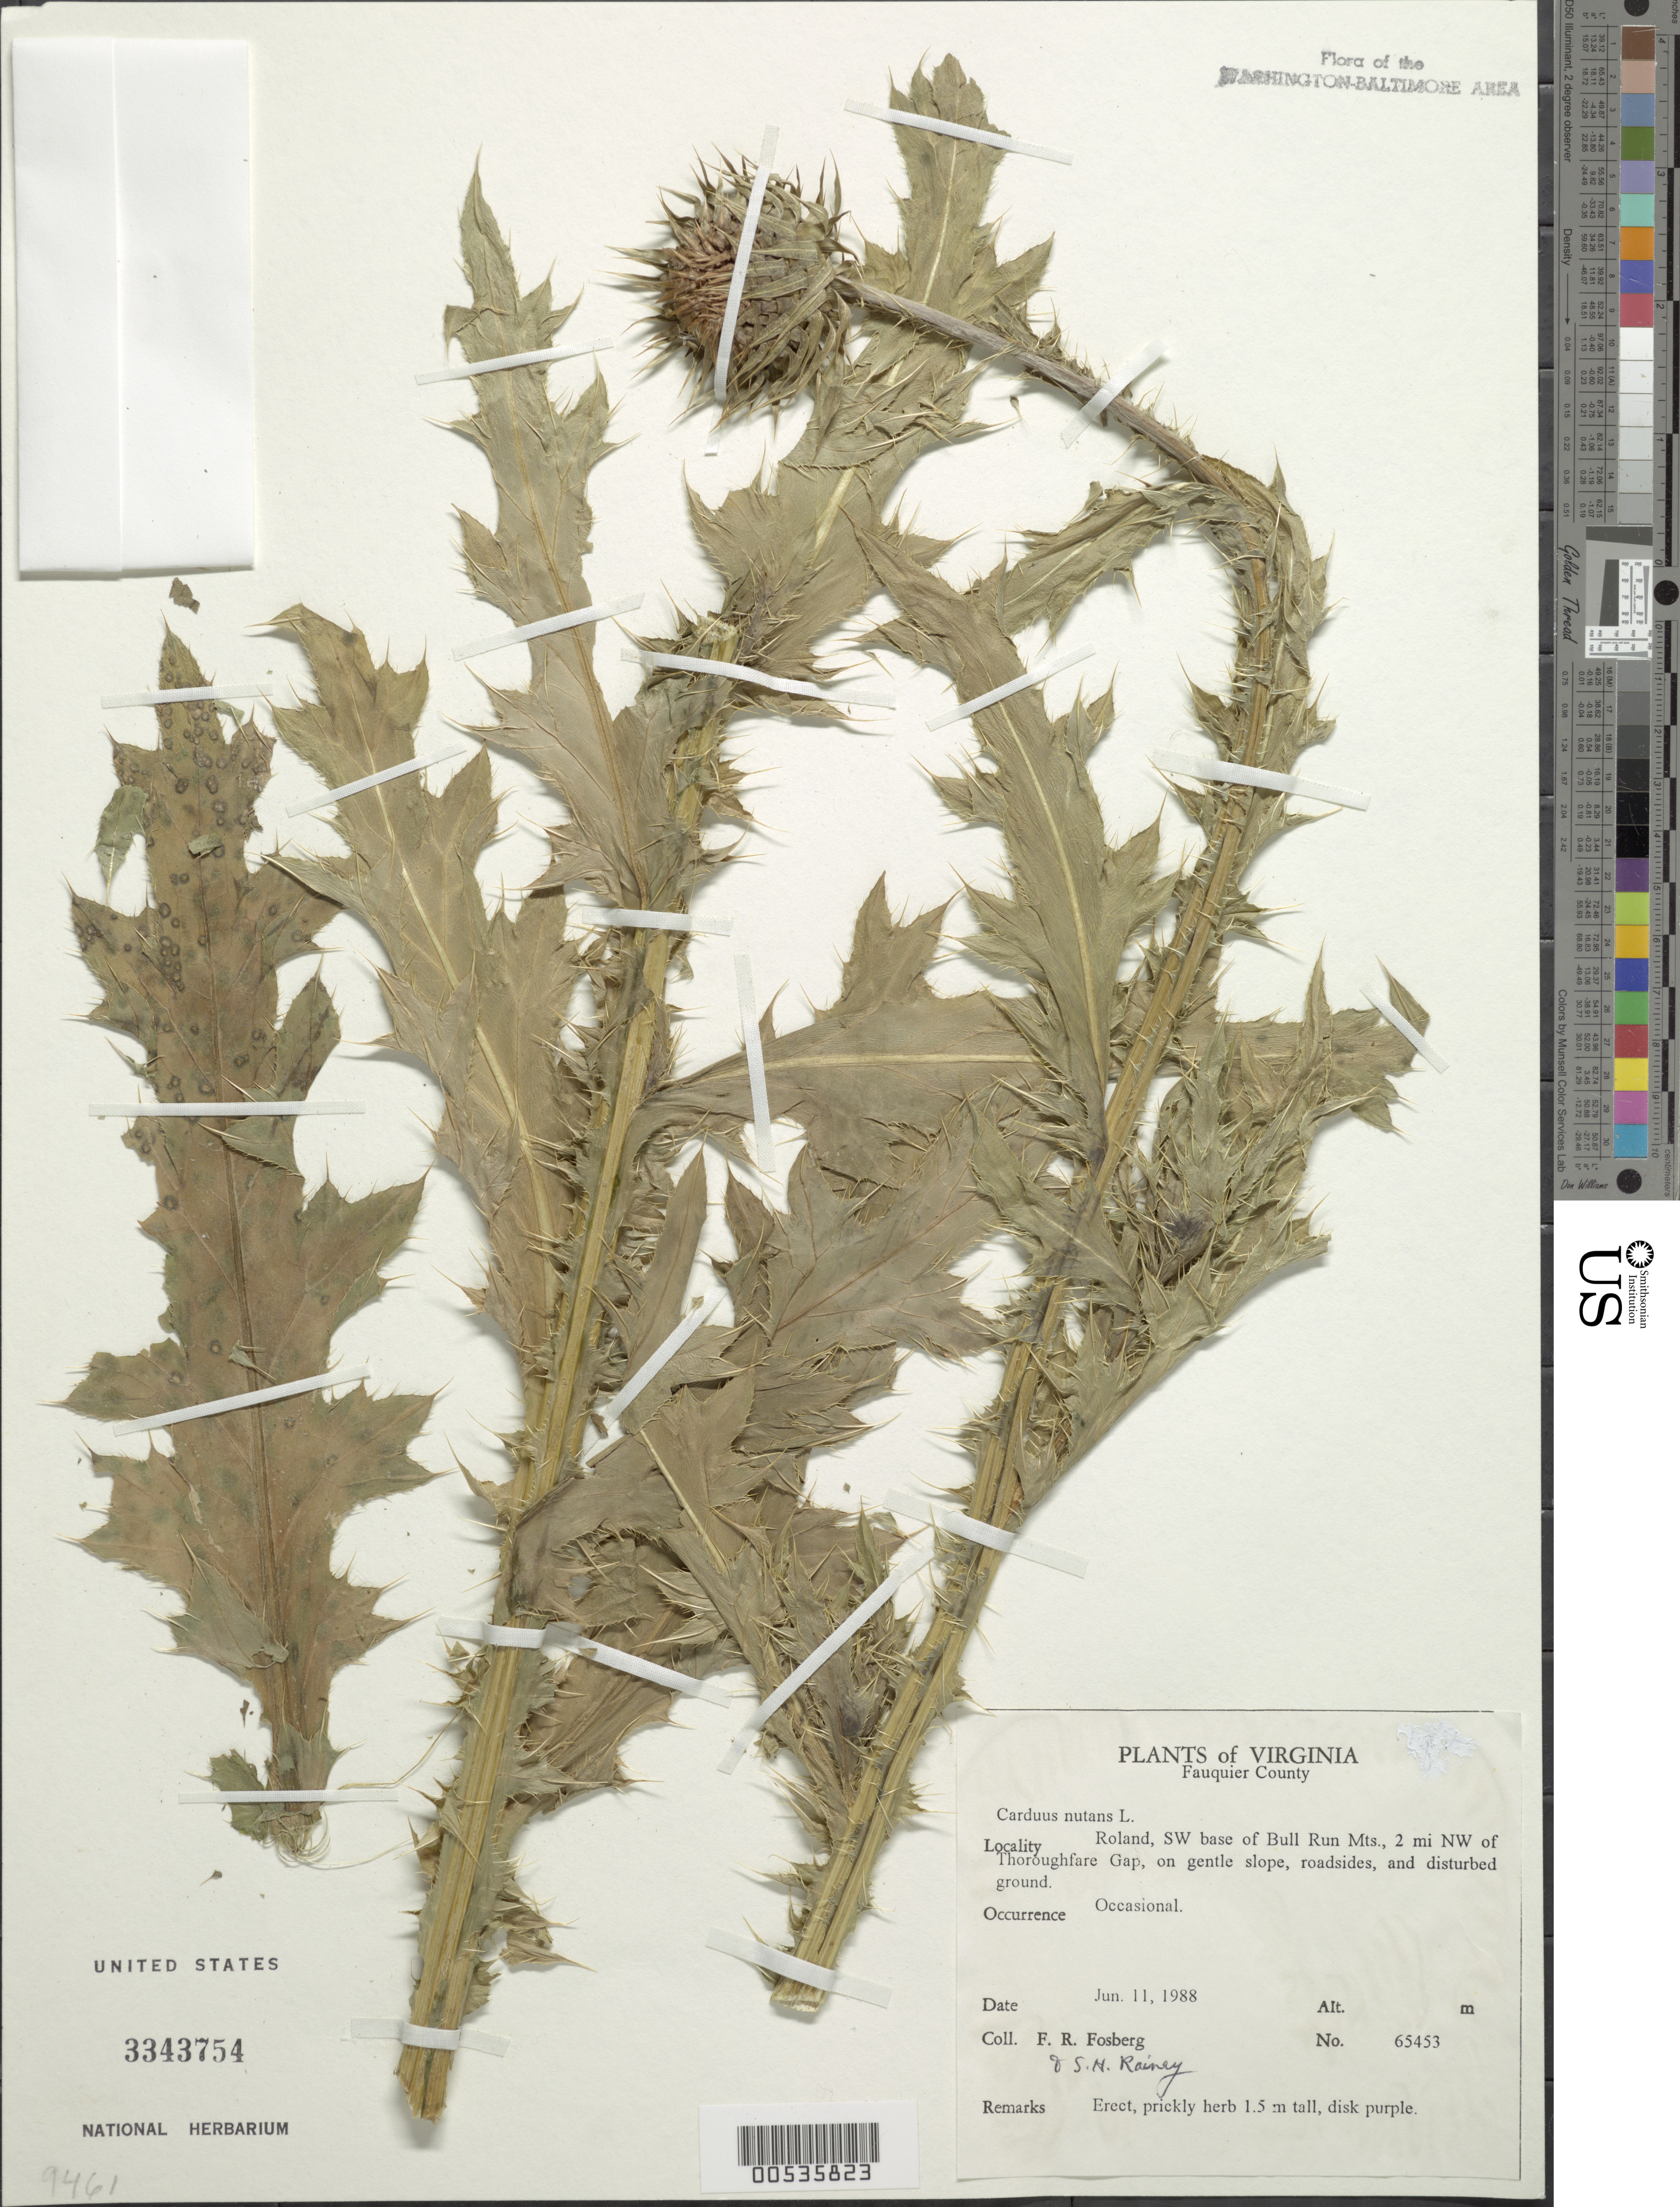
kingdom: Plantae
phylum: Tracheophyta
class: Magnoliopsida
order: Asterales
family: Asteraceae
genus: Carduus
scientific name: Carduus nutans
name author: L.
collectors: F. R. Fosberg & S. Rainey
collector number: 65453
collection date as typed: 11 Jun 1988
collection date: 1988-06-11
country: United States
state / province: Virginia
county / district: Fauquier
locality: Roland, SW base of Bull Run Mts., NW of Thorofare Gap Bull Run Mts.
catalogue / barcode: US 3343754